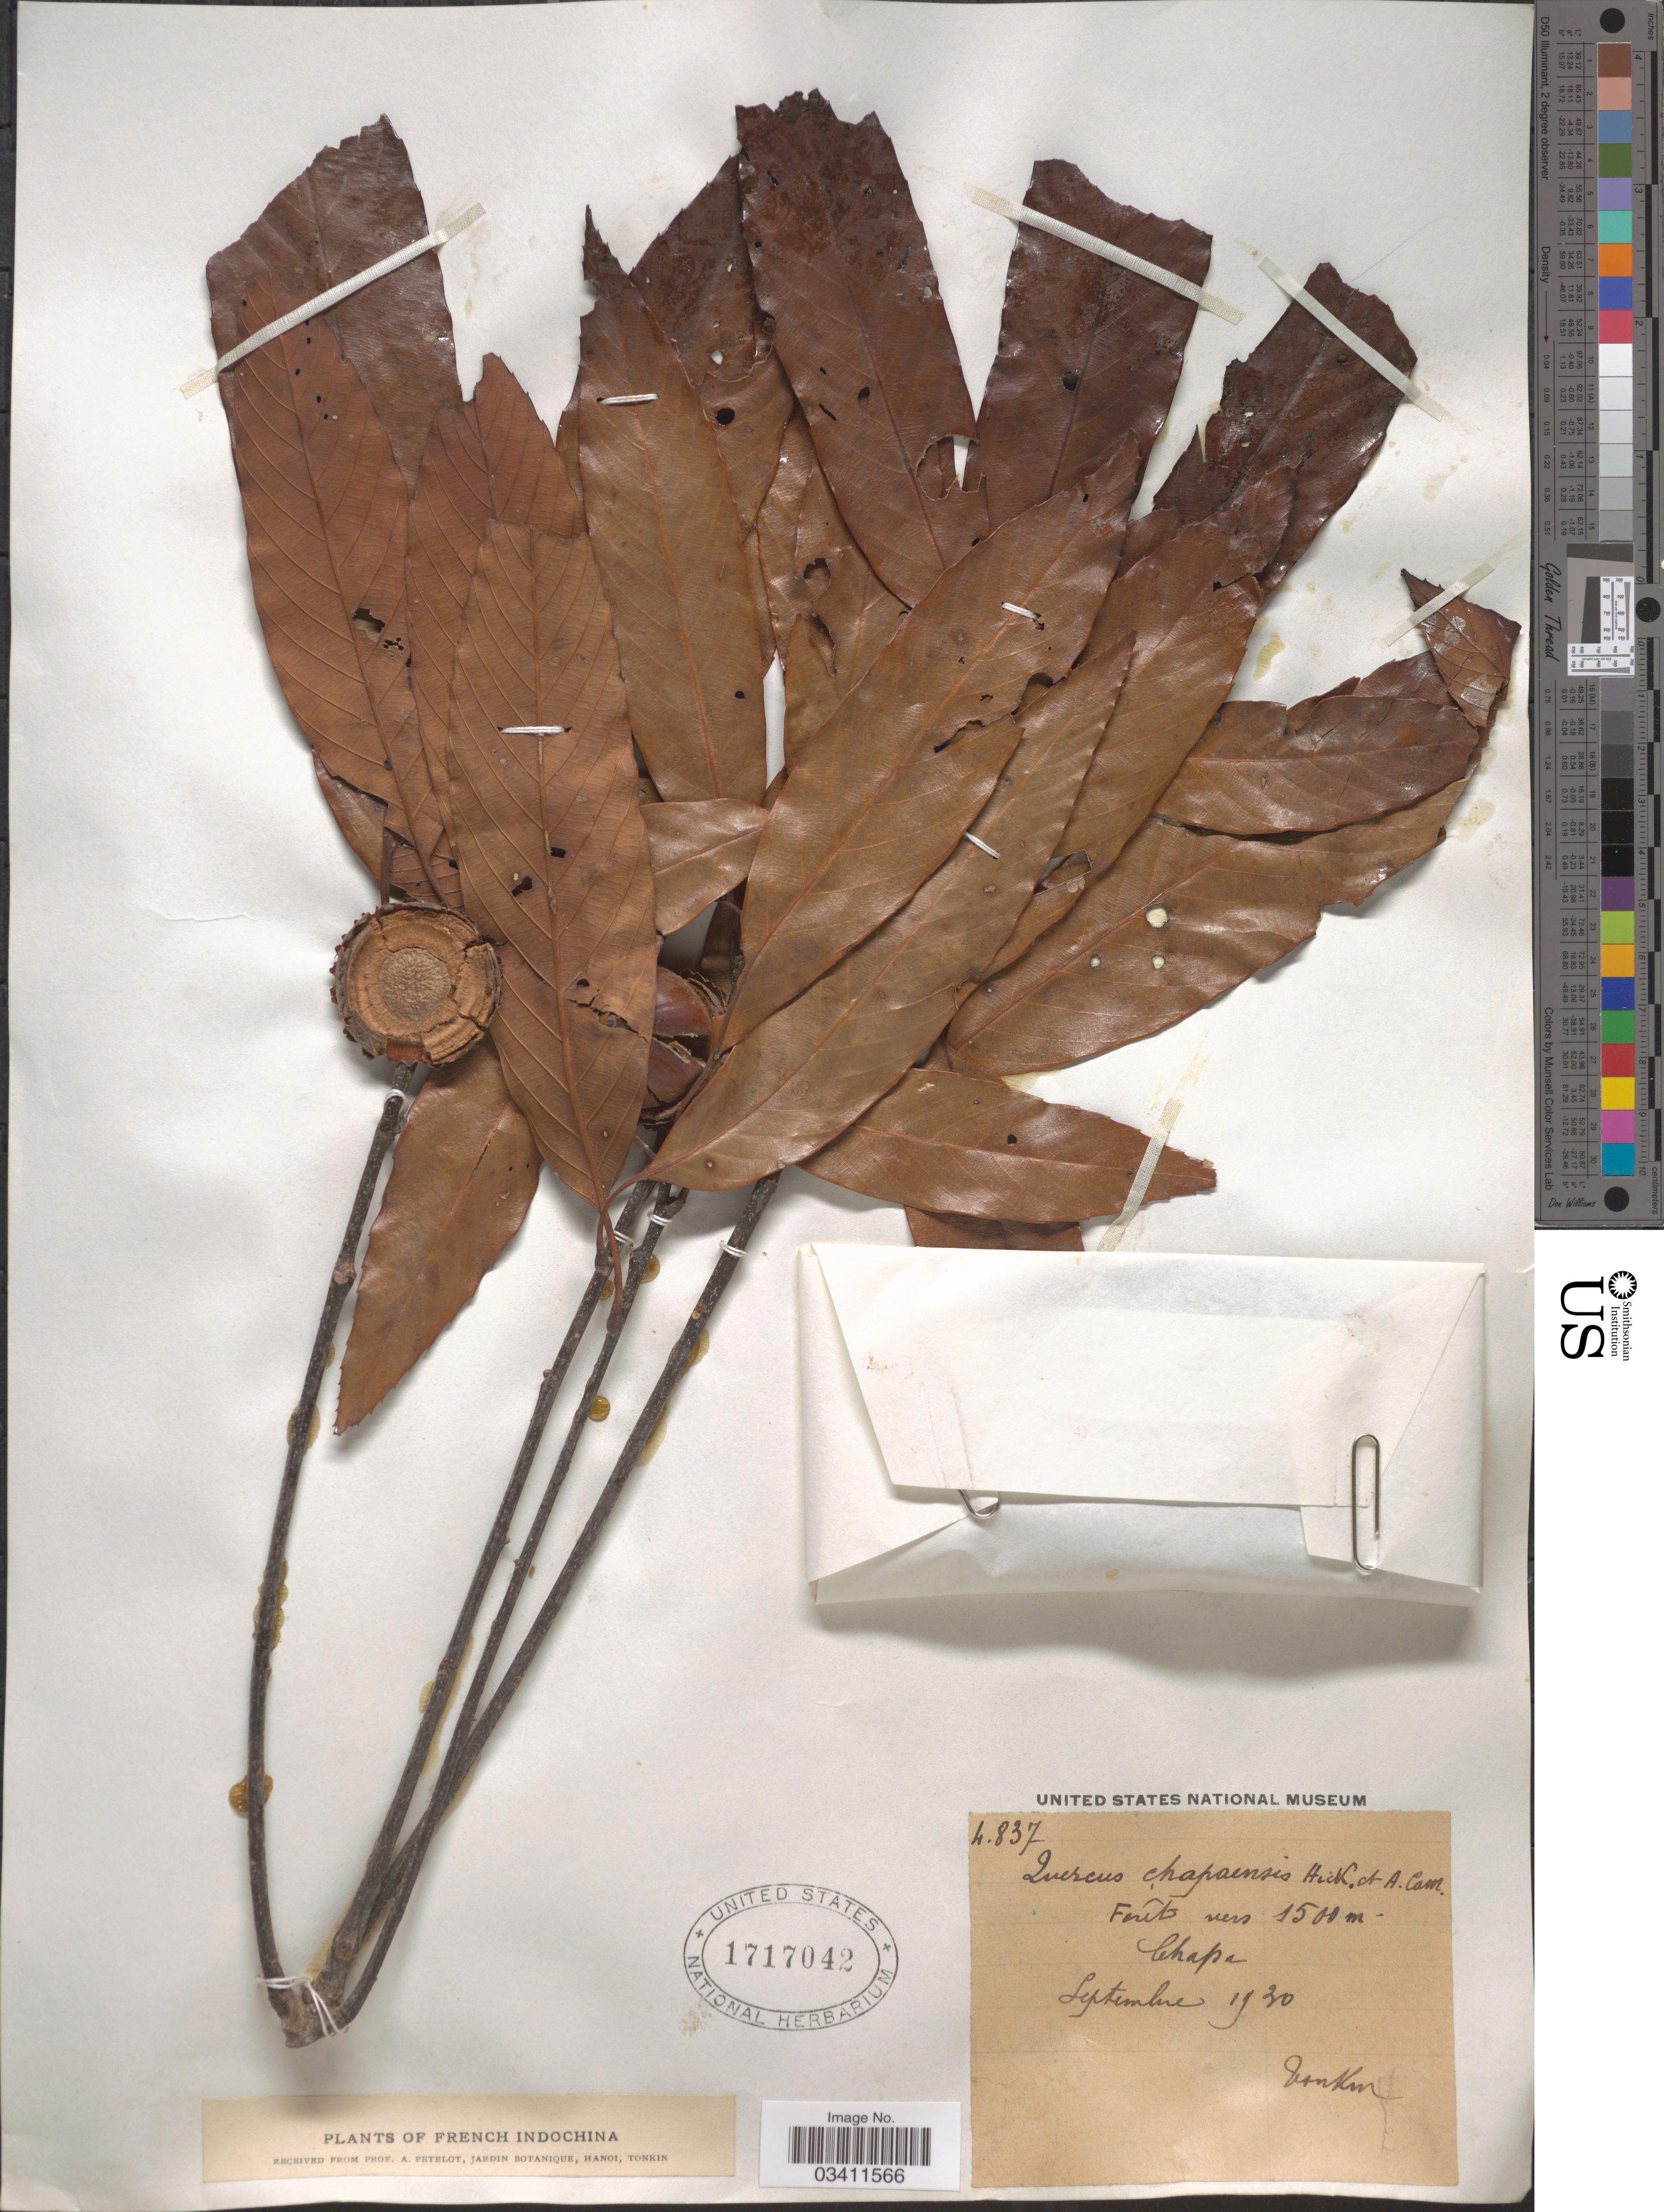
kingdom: Plantae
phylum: Tracheophyta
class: Magnoliopsida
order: Fagales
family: Fagaceae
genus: Quercus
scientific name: Quercus chapensis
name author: Hickel & A. Camus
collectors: P. A. Pételot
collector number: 4837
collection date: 1930-09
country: Vietnam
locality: French Indochina. Chapa.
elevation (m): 1500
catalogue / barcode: US 1717042